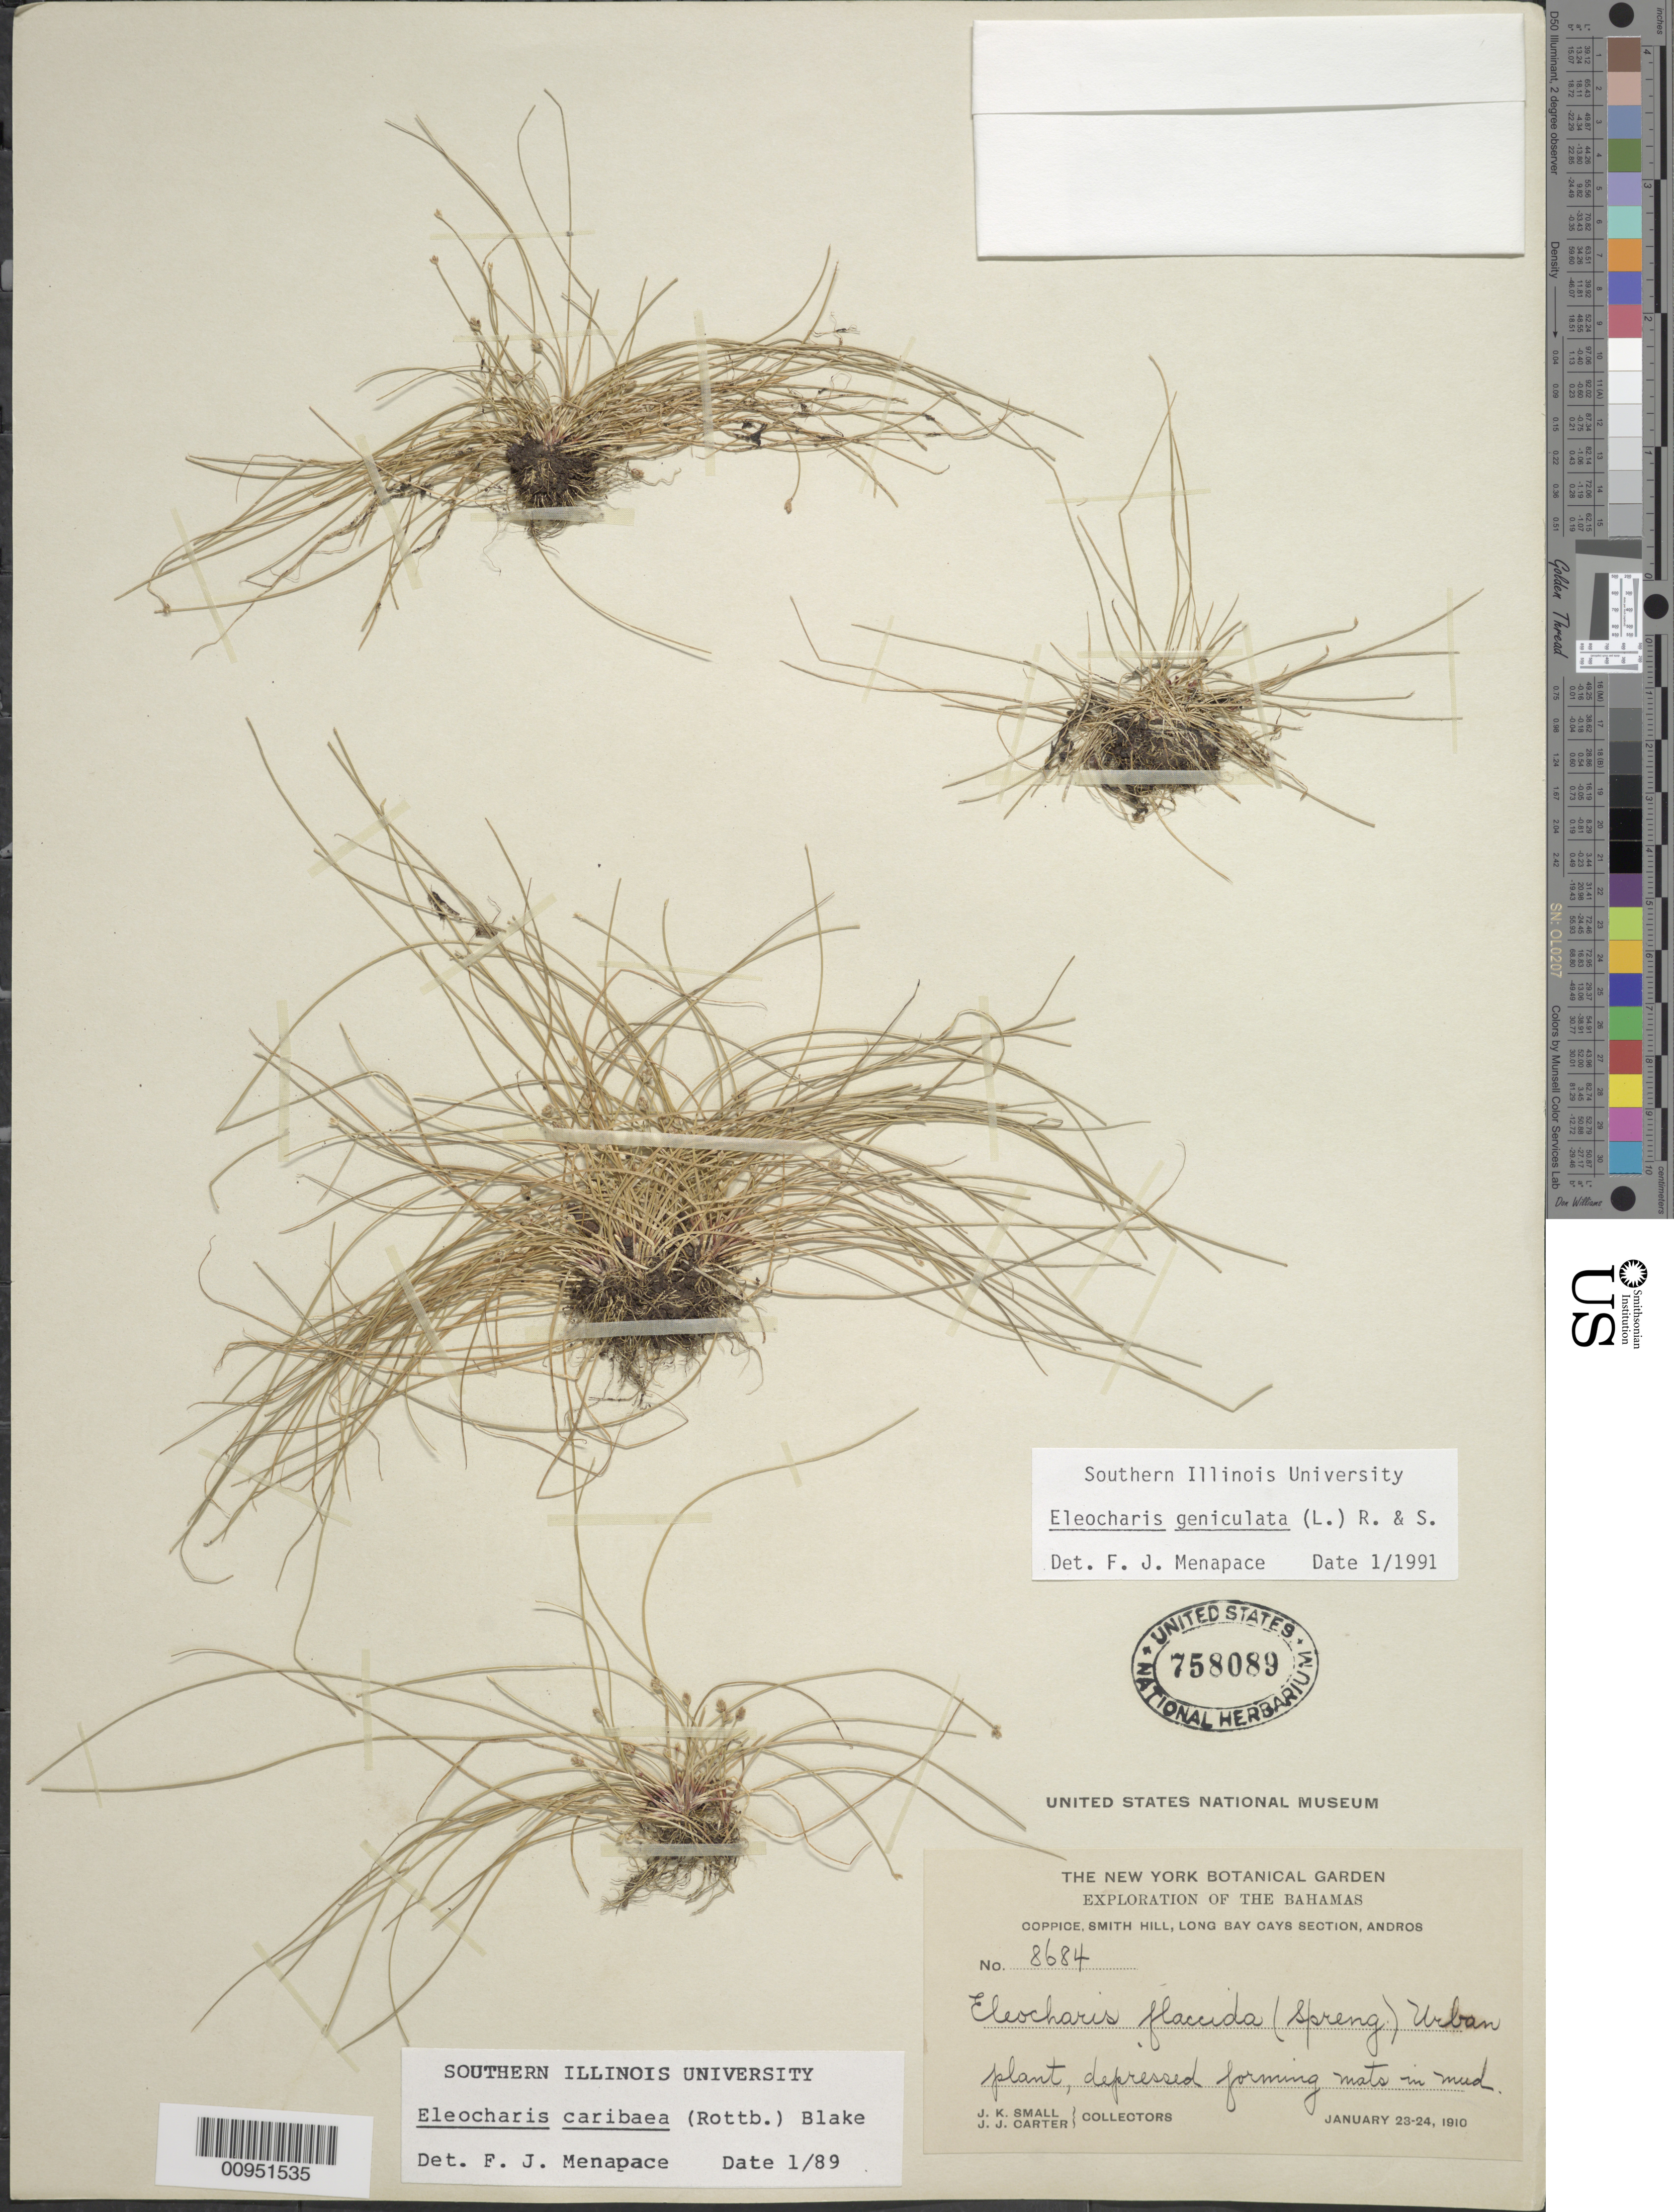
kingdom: Plantae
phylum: Tracheophyta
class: Liliopsida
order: Poales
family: Cyperaceae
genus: Eleocharis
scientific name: Eleocharis geniculata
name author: (L.) Roem. & Schult.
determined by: Menapace, F. J.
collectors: J. K. Small & J. J. Carter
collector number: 8684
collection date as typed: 23 Jan 1910 to 24 Jan 1910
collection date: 1910-01-23/1910-01-24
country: Bahamas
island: Andros Island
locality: Smith Hill, Long Bay Cays Section, Andros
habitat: Coppice in mud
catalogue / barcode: US 758089